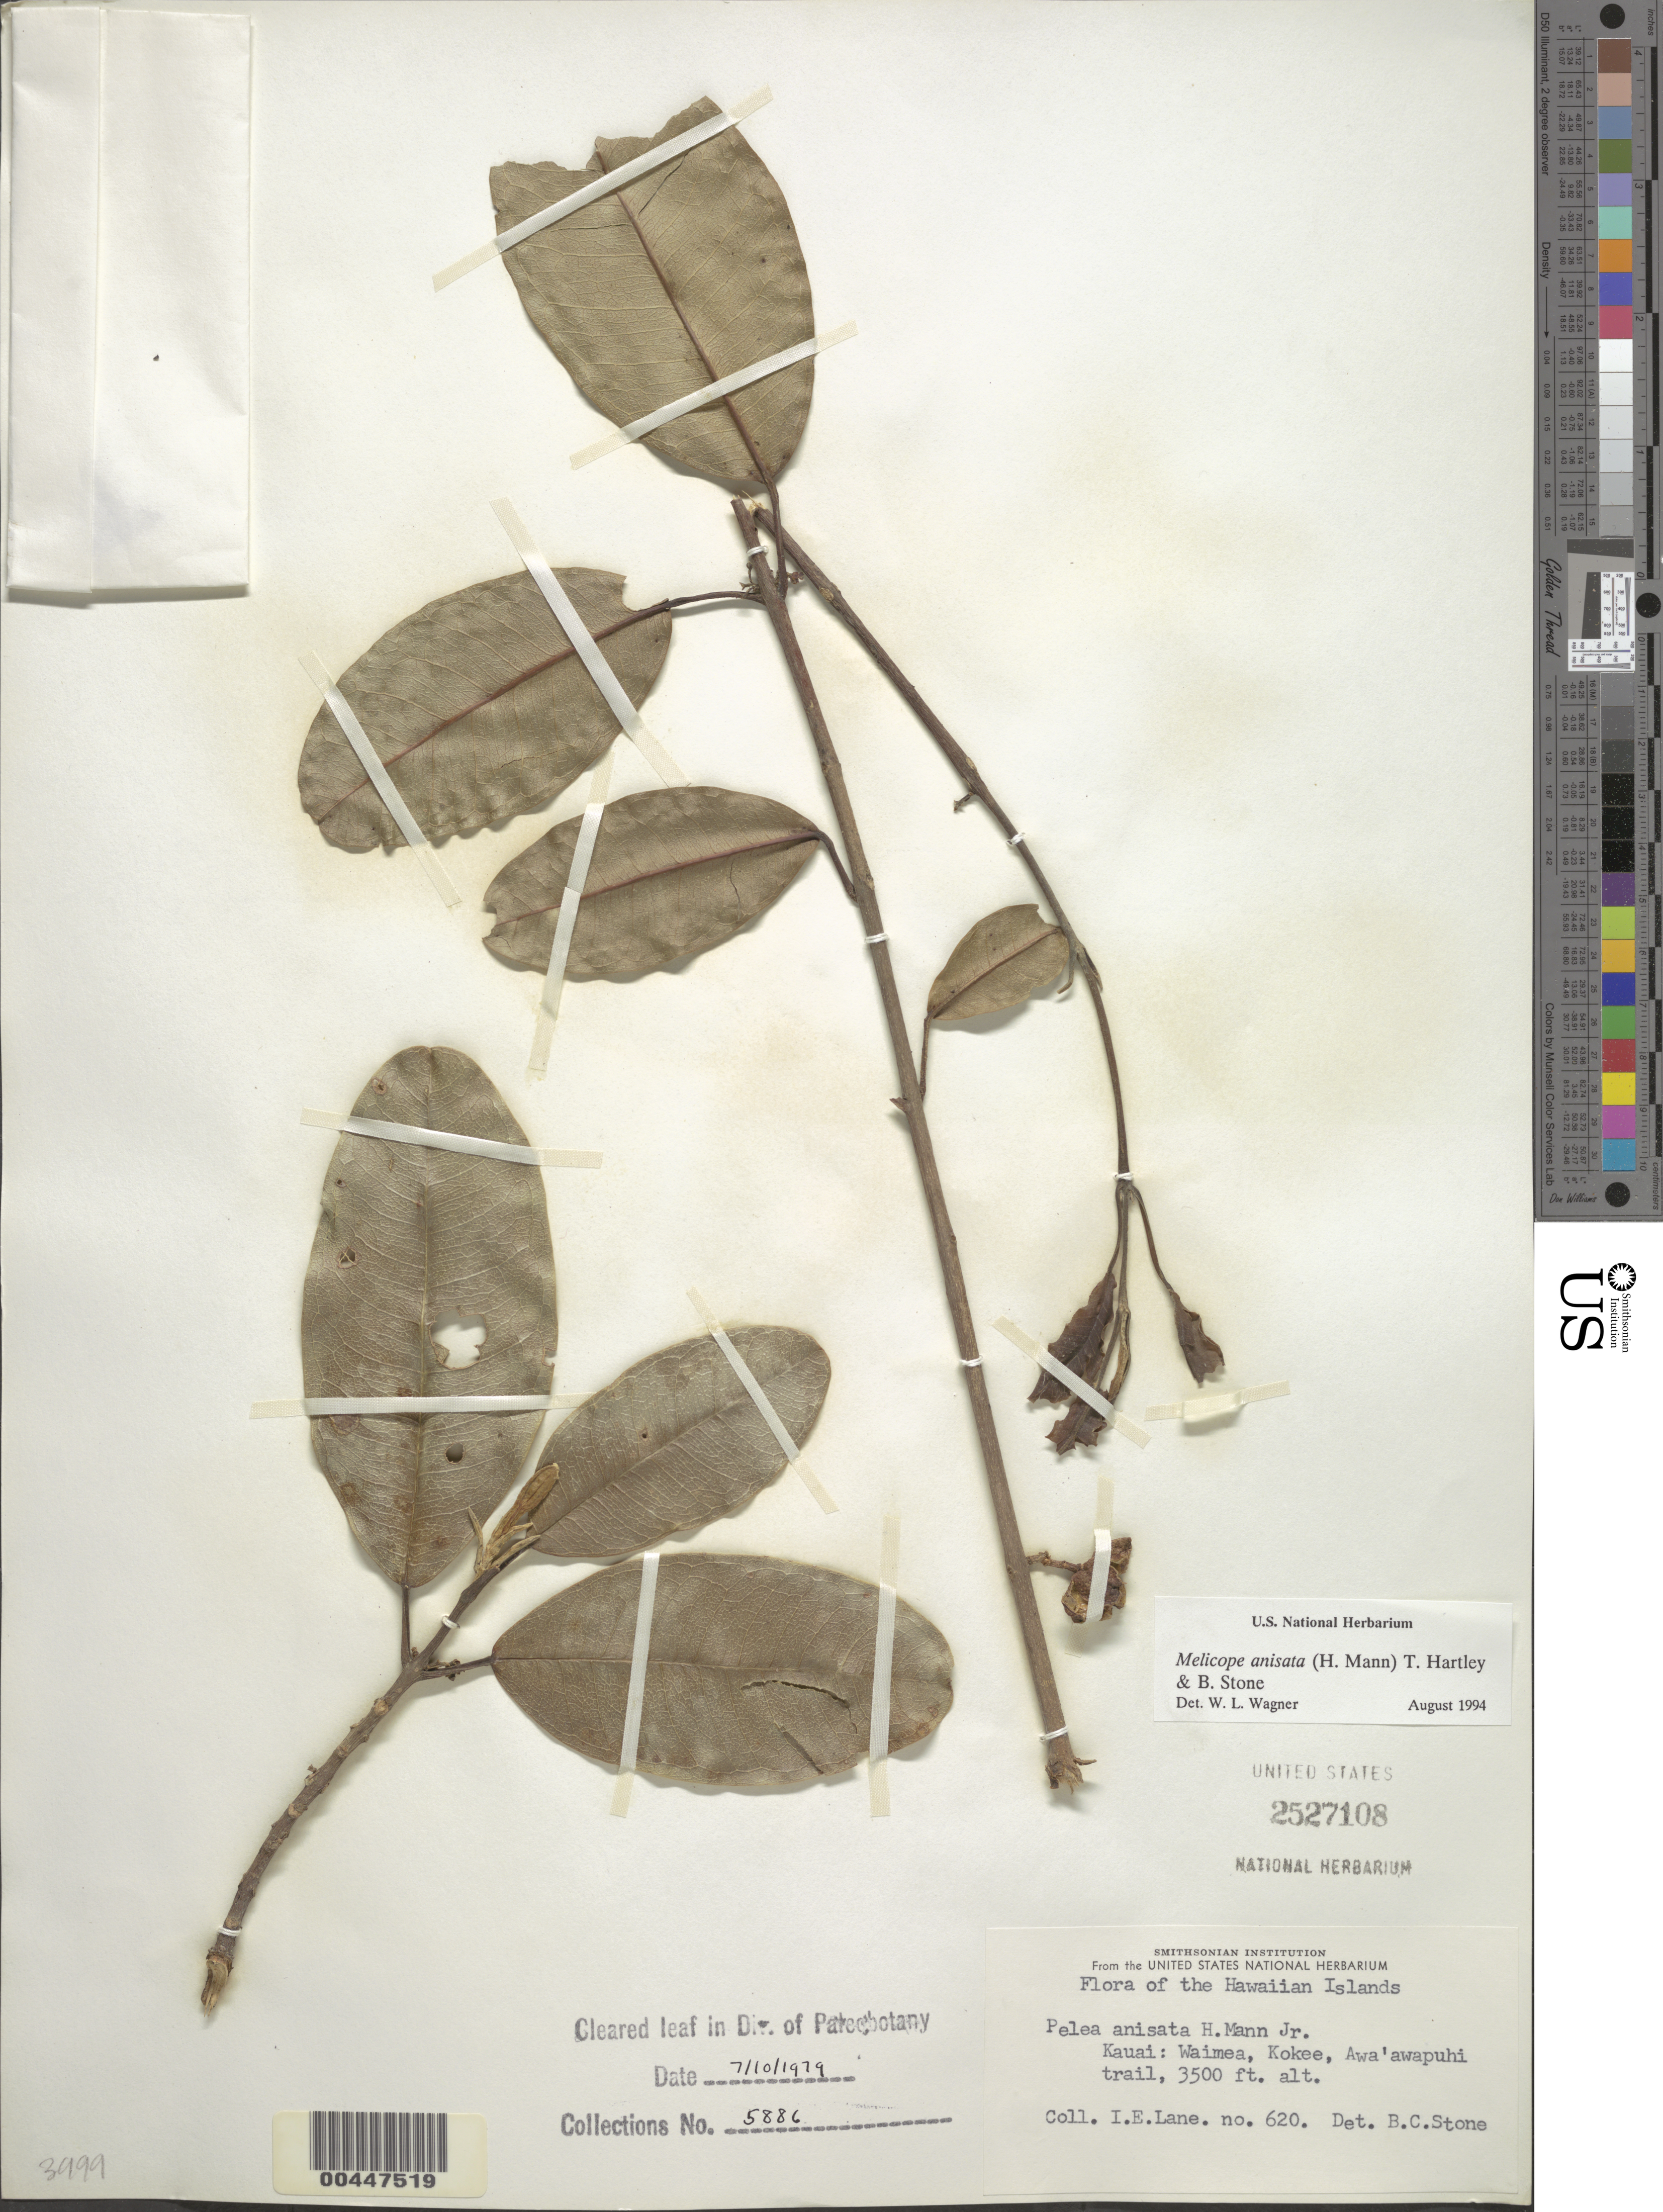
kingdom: Plantae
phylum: Tracheophyta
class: Magnoliopsida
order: Sapindales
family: Rutaceae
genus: Melicope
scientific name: Melicope anisata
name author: (H. Mann) T.G. Hartley & B.C. Stone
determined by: Wagner, W. L., (BOT), Smithsonian Institution - National Museum of Natural History (UNITED STATES)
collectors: I. Lane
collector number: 620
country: United States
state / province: Hawaii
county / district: Kauai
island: Kaua'i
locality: Waimea, Kokee, Awa'awapuhi trail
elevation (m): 1067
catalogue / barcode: US 2527108